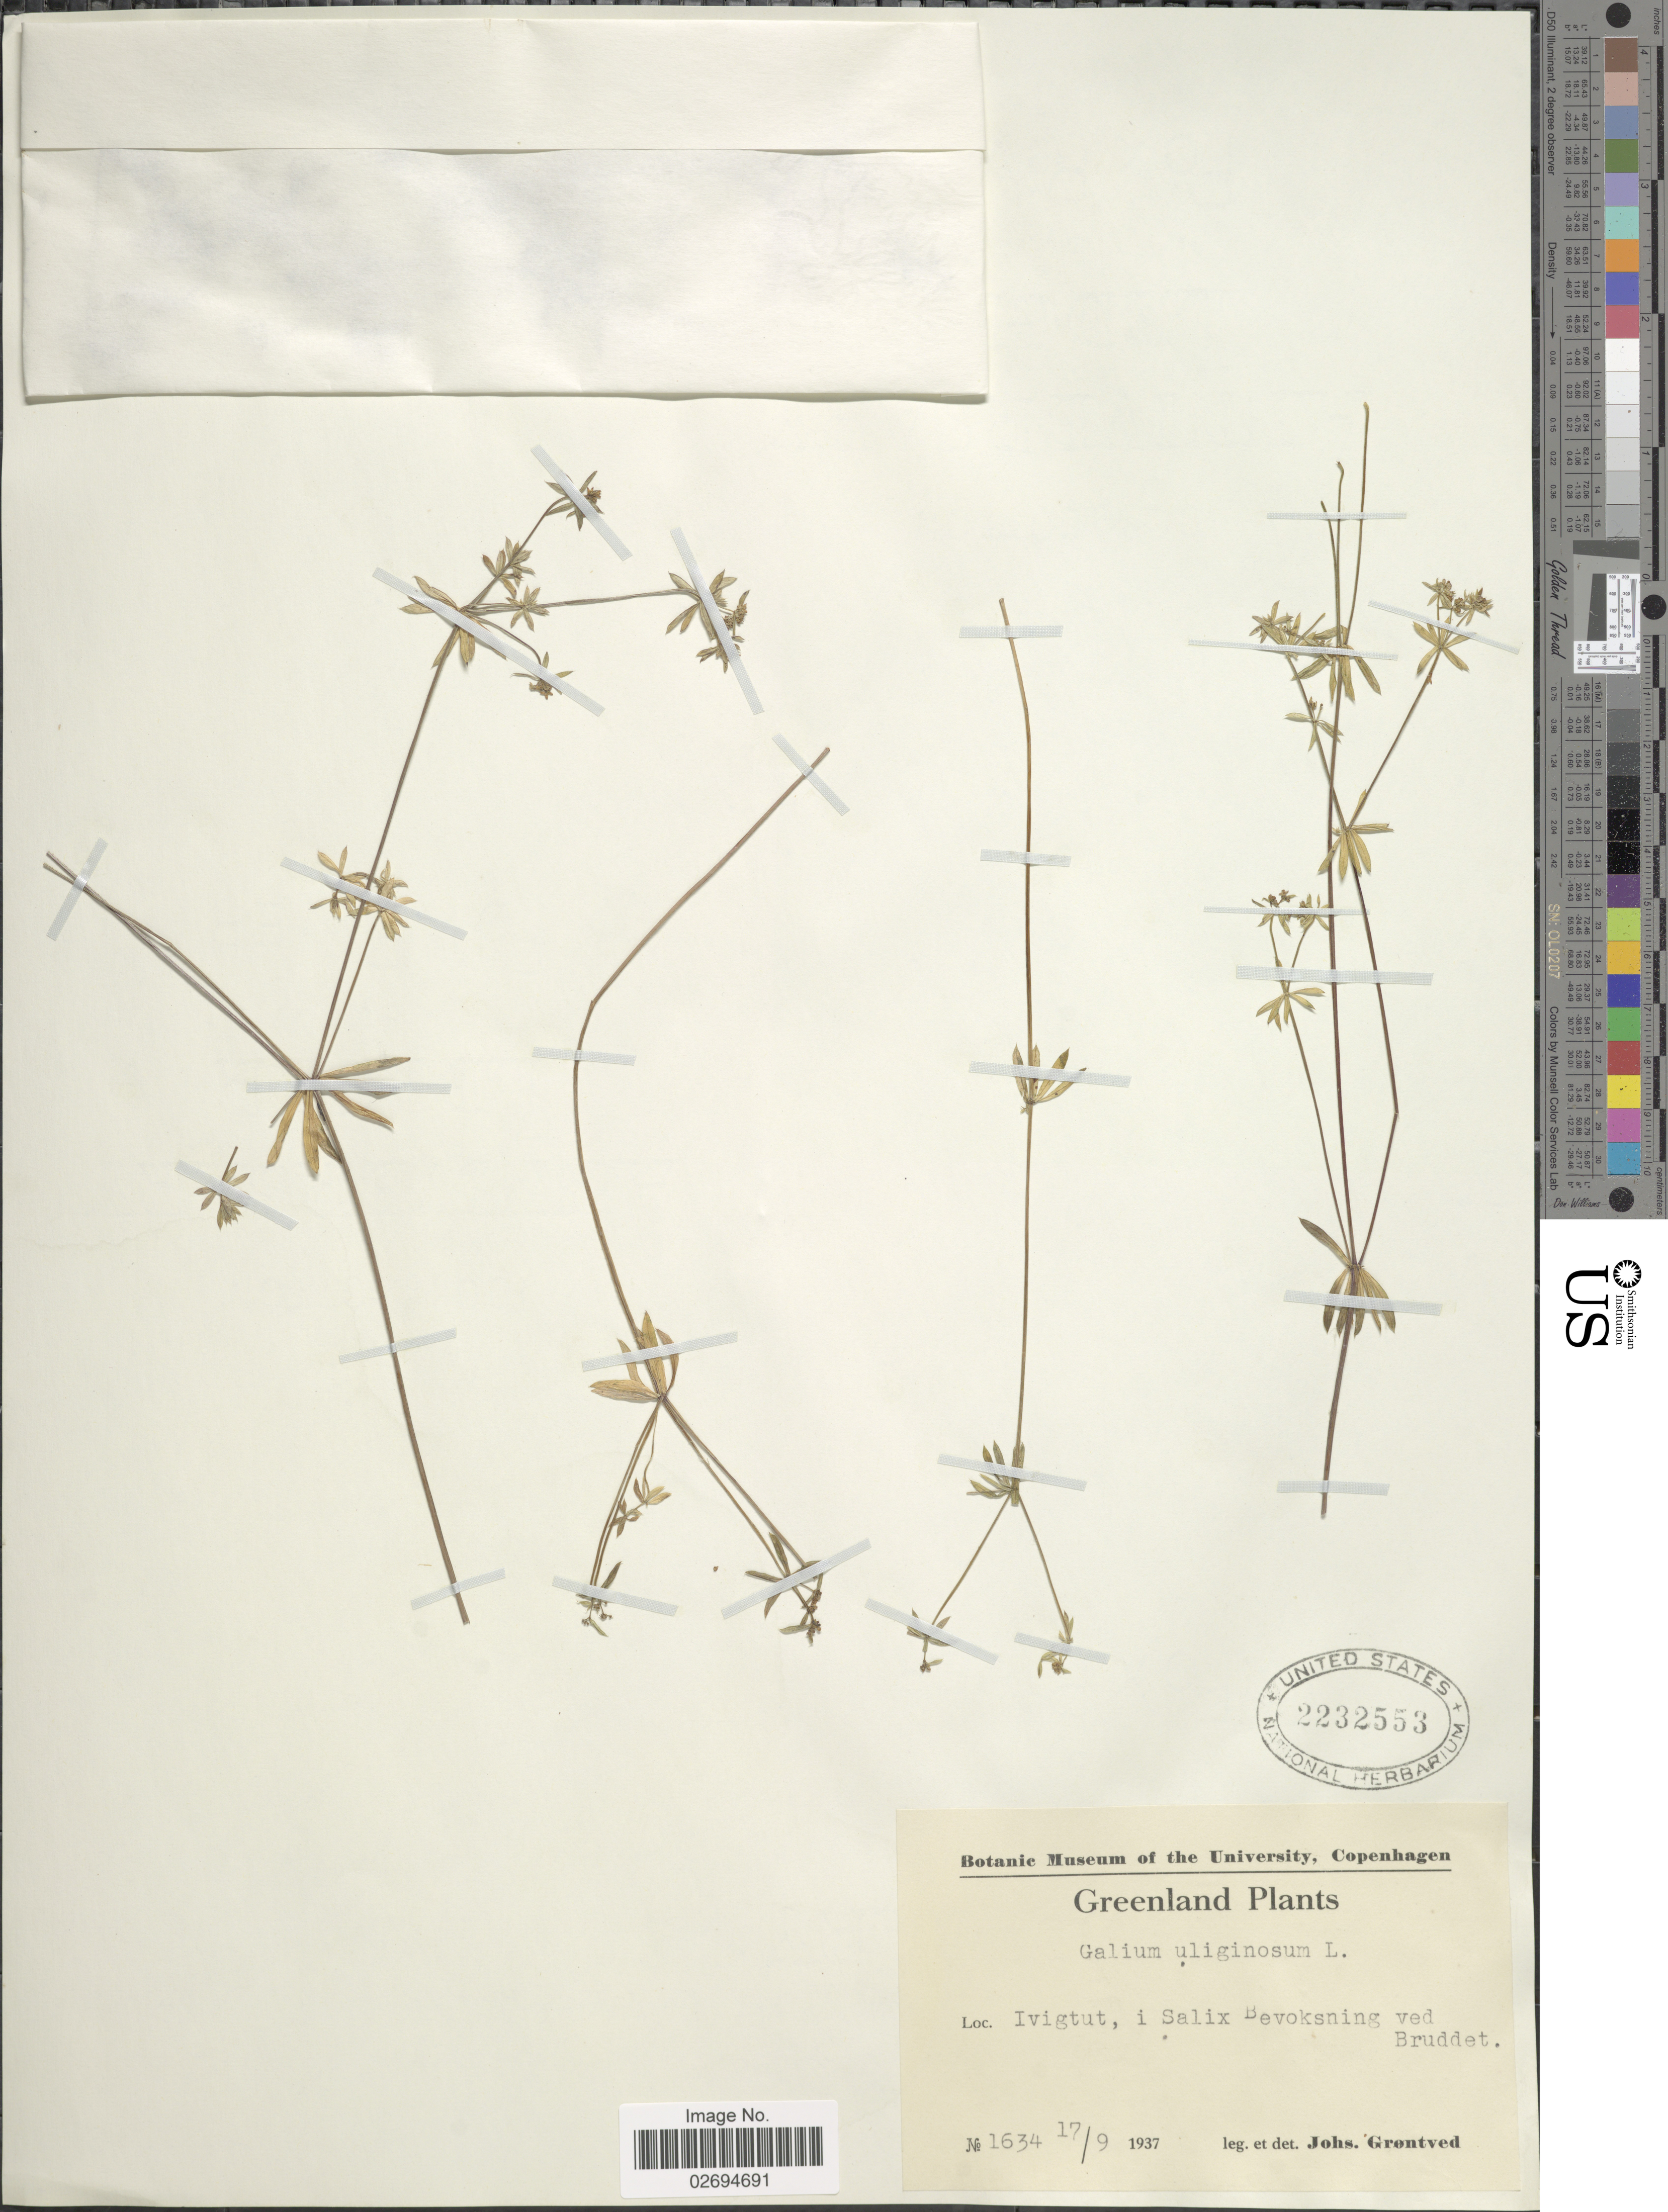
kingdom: Plantae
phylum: Tracheophyta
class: Magnoliopsida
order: Gentianales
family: Rubiaceae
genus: Galium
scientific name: Galium uliginosum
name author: L.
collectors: J. Grøntved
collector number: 1634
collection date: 1937-09-17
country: Greenland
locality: Ivigut, i Salix Bevoksning ved Bruddet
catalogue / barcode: US 2232553